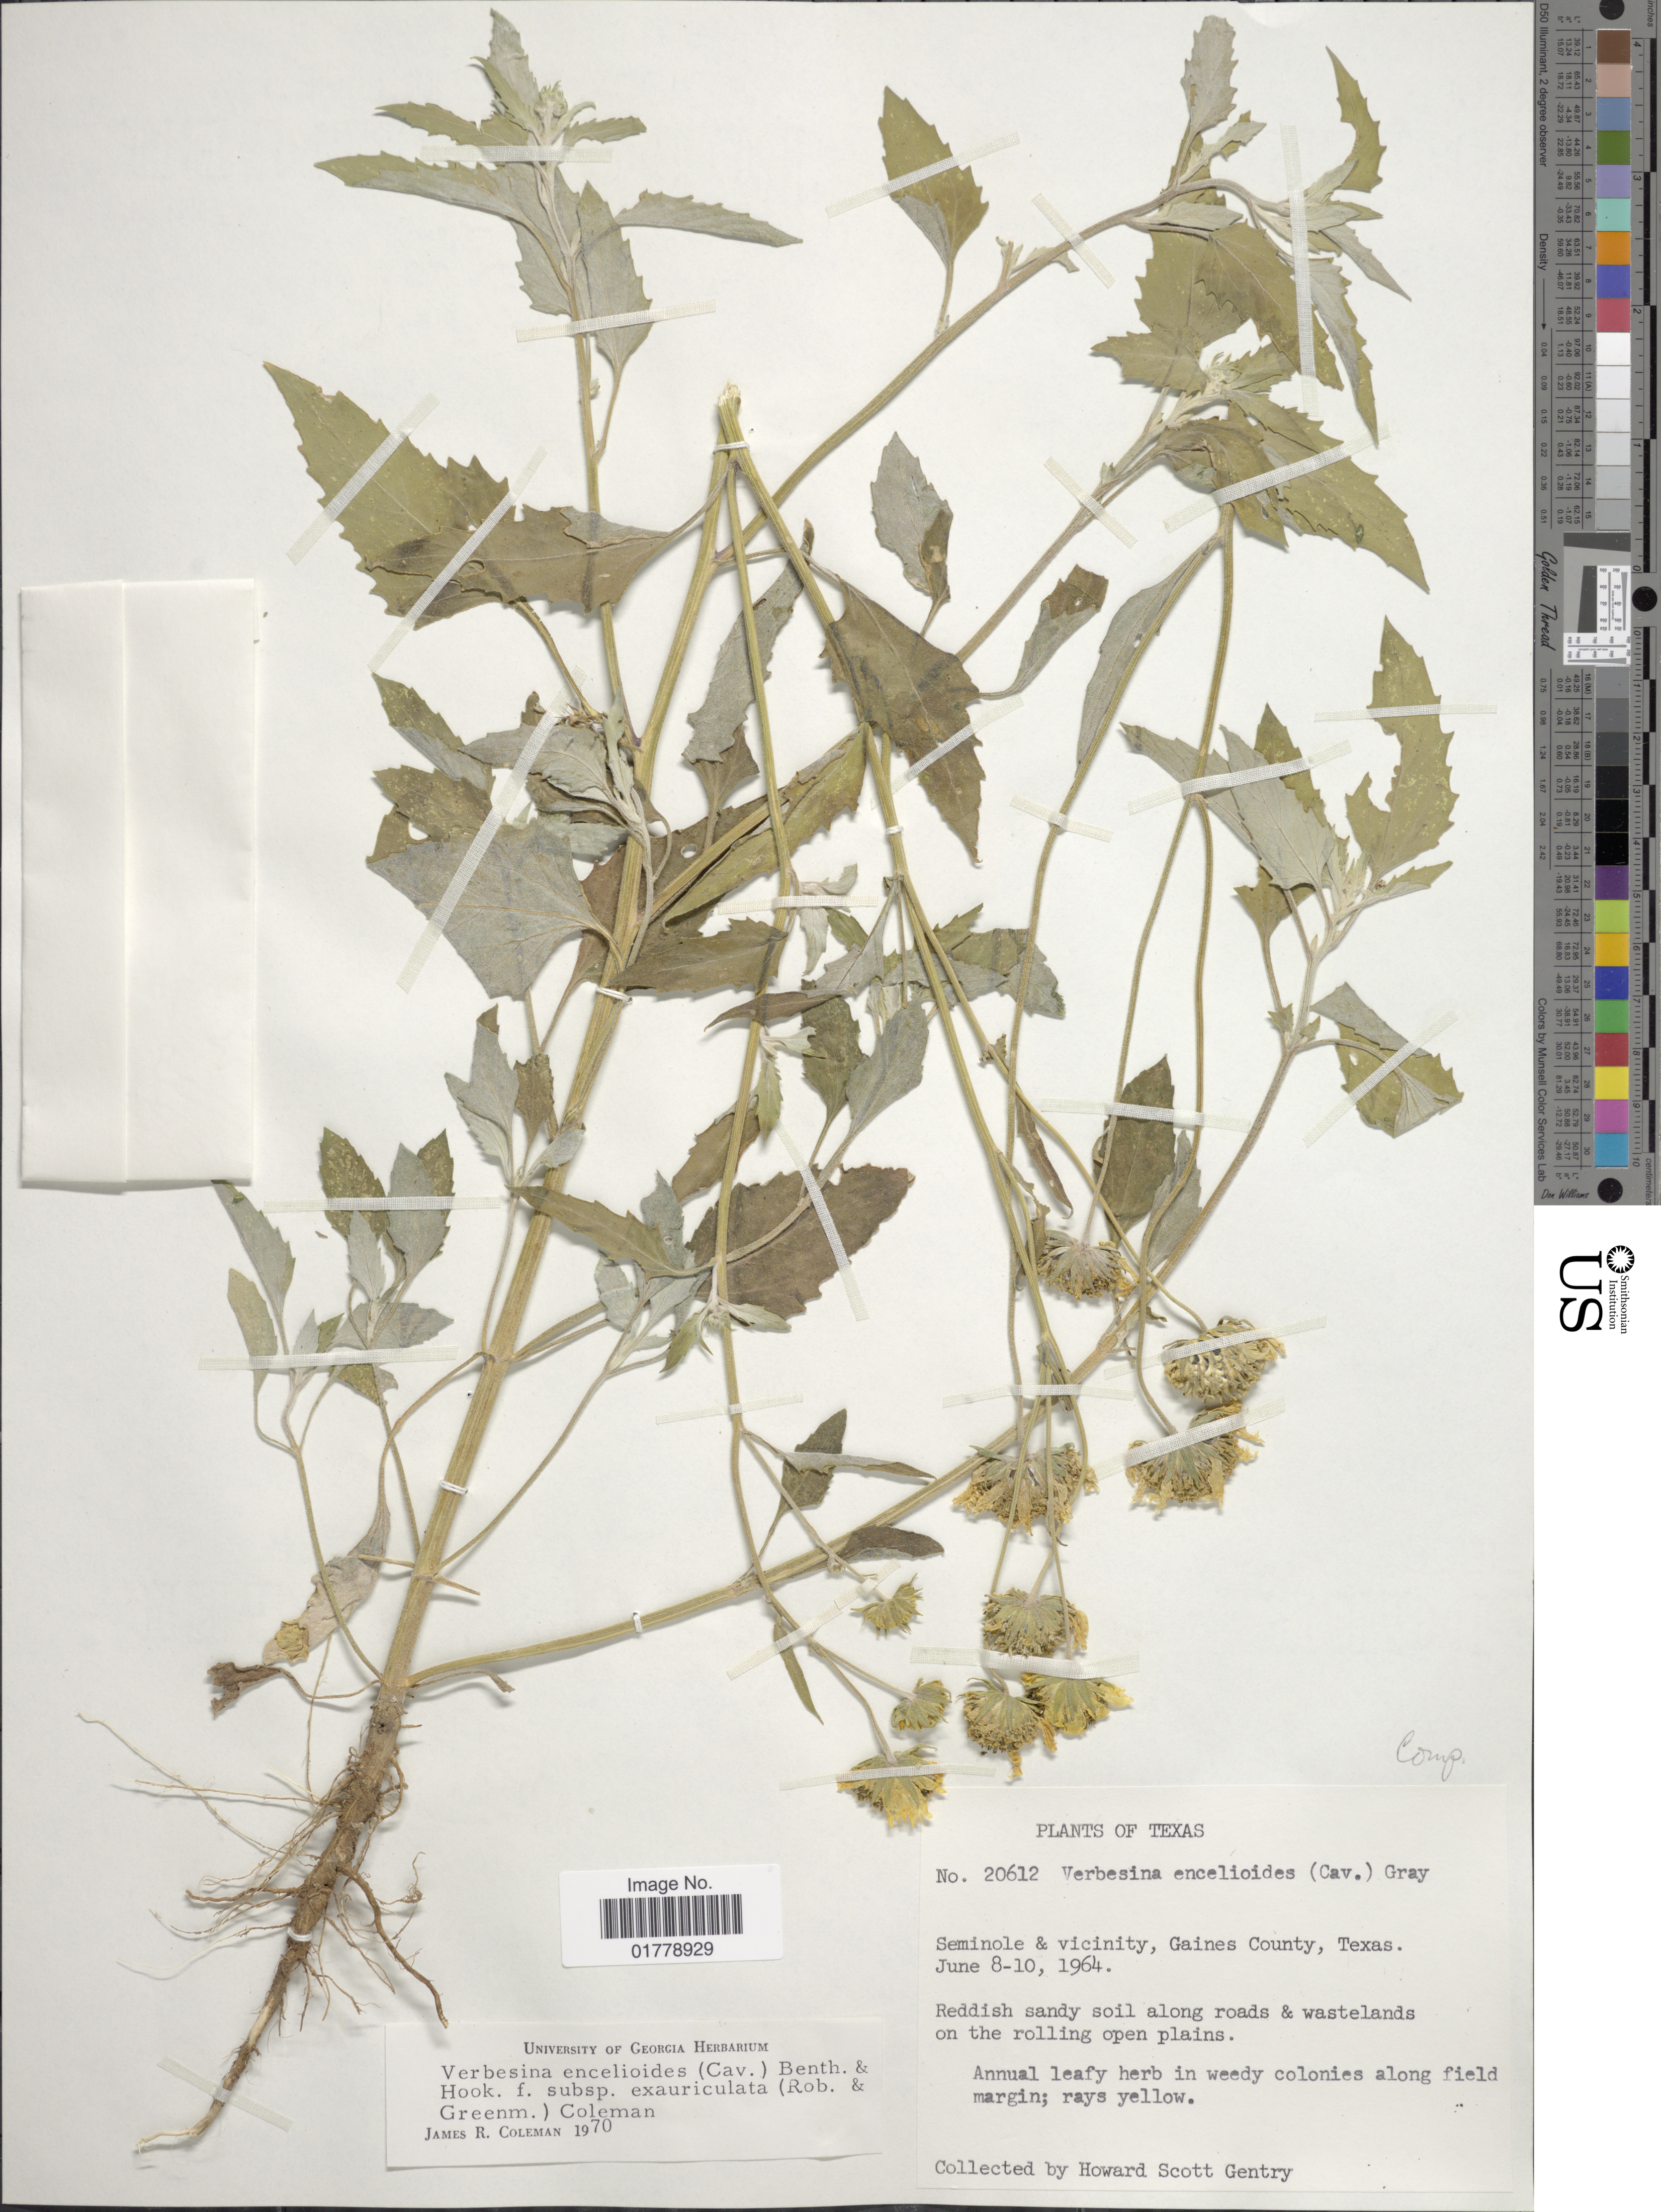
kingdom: Plantae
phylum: Tracheophyta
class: Magnoliopsida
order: Asterales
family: Asteraceae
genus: Verbesina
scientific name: Verbesina encelioides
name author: (Cav.) Benth. & Hook. ex A. Gray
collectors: H. S. Gentry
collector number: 20612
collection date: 1964-06-08/1964-06-10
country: United States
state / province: Texas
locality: Seminole & vicinity, Gaines County, Texas